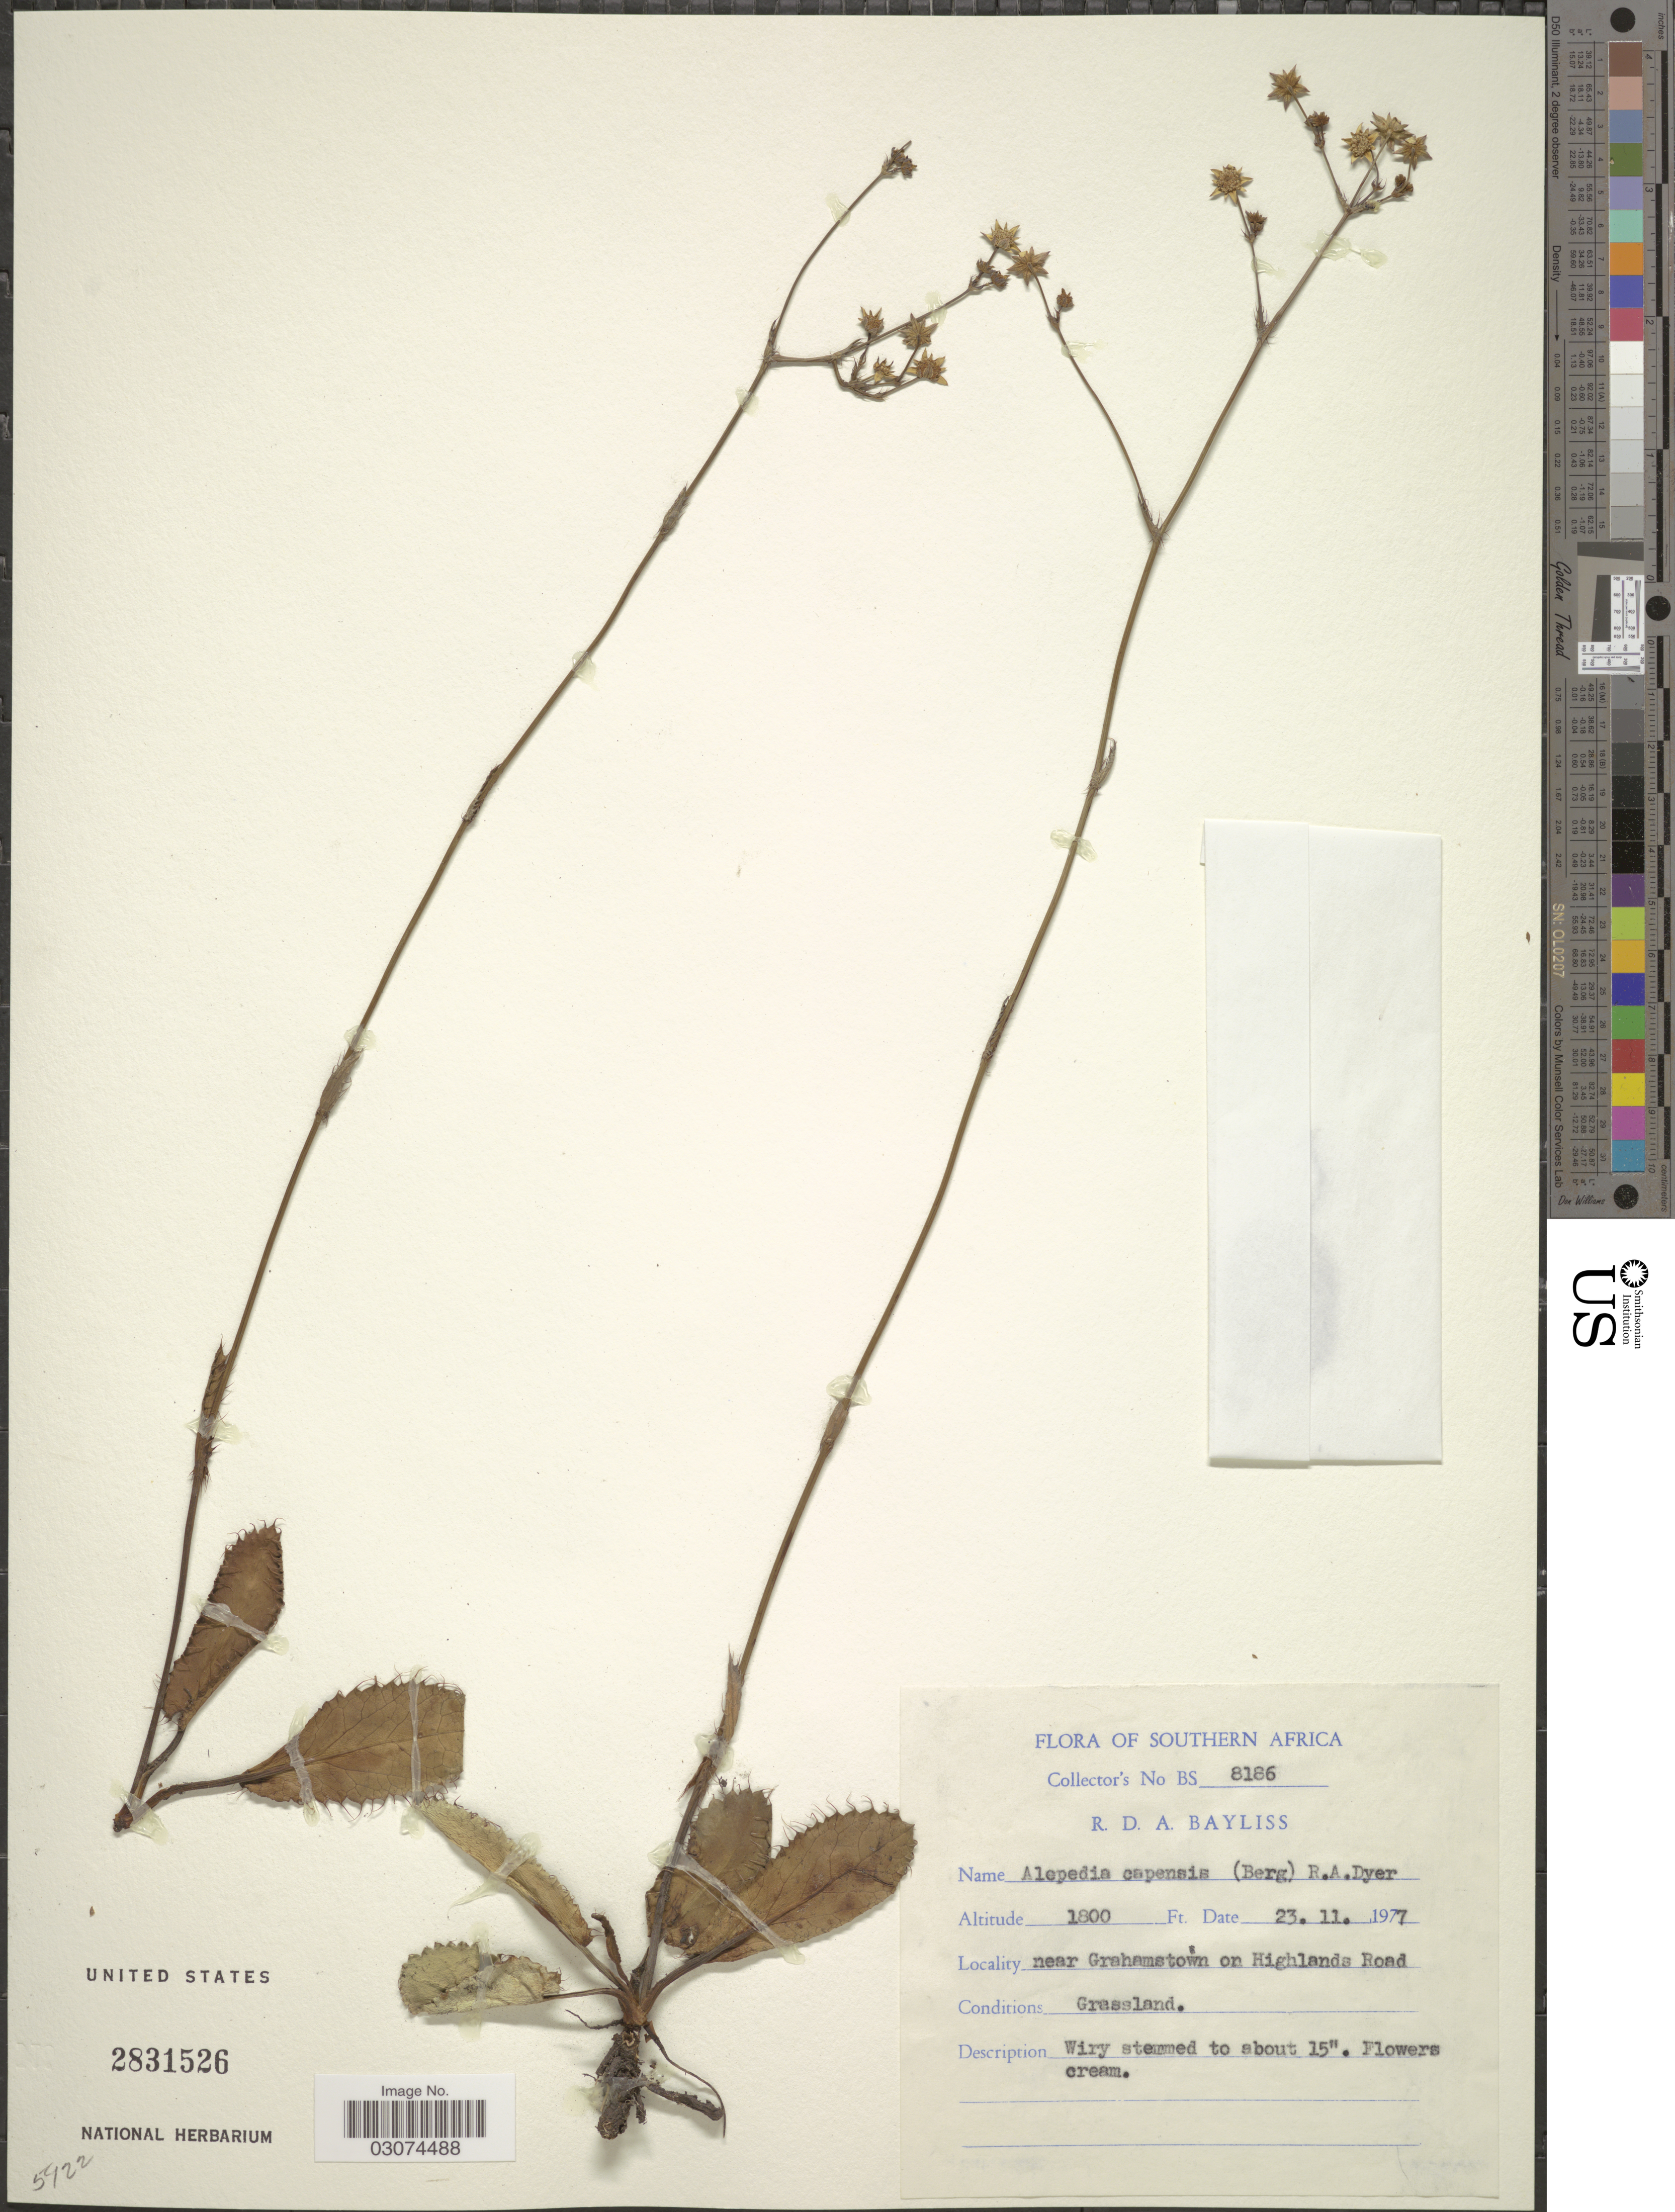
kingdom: Plantae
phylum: Tracheophyta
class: Magnoliopsida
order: Apiales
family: Apiaceae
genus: Alepidea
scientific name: Alepidea capensis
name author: (P.J. Bergius) R.A. Dyer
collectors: R. Bayliss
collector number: BS 8186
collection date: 1977-11-23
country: South Africa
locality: Southern Africa. Near Grahamstown on Highlands Road.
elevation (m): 549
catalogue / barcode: US 2831526